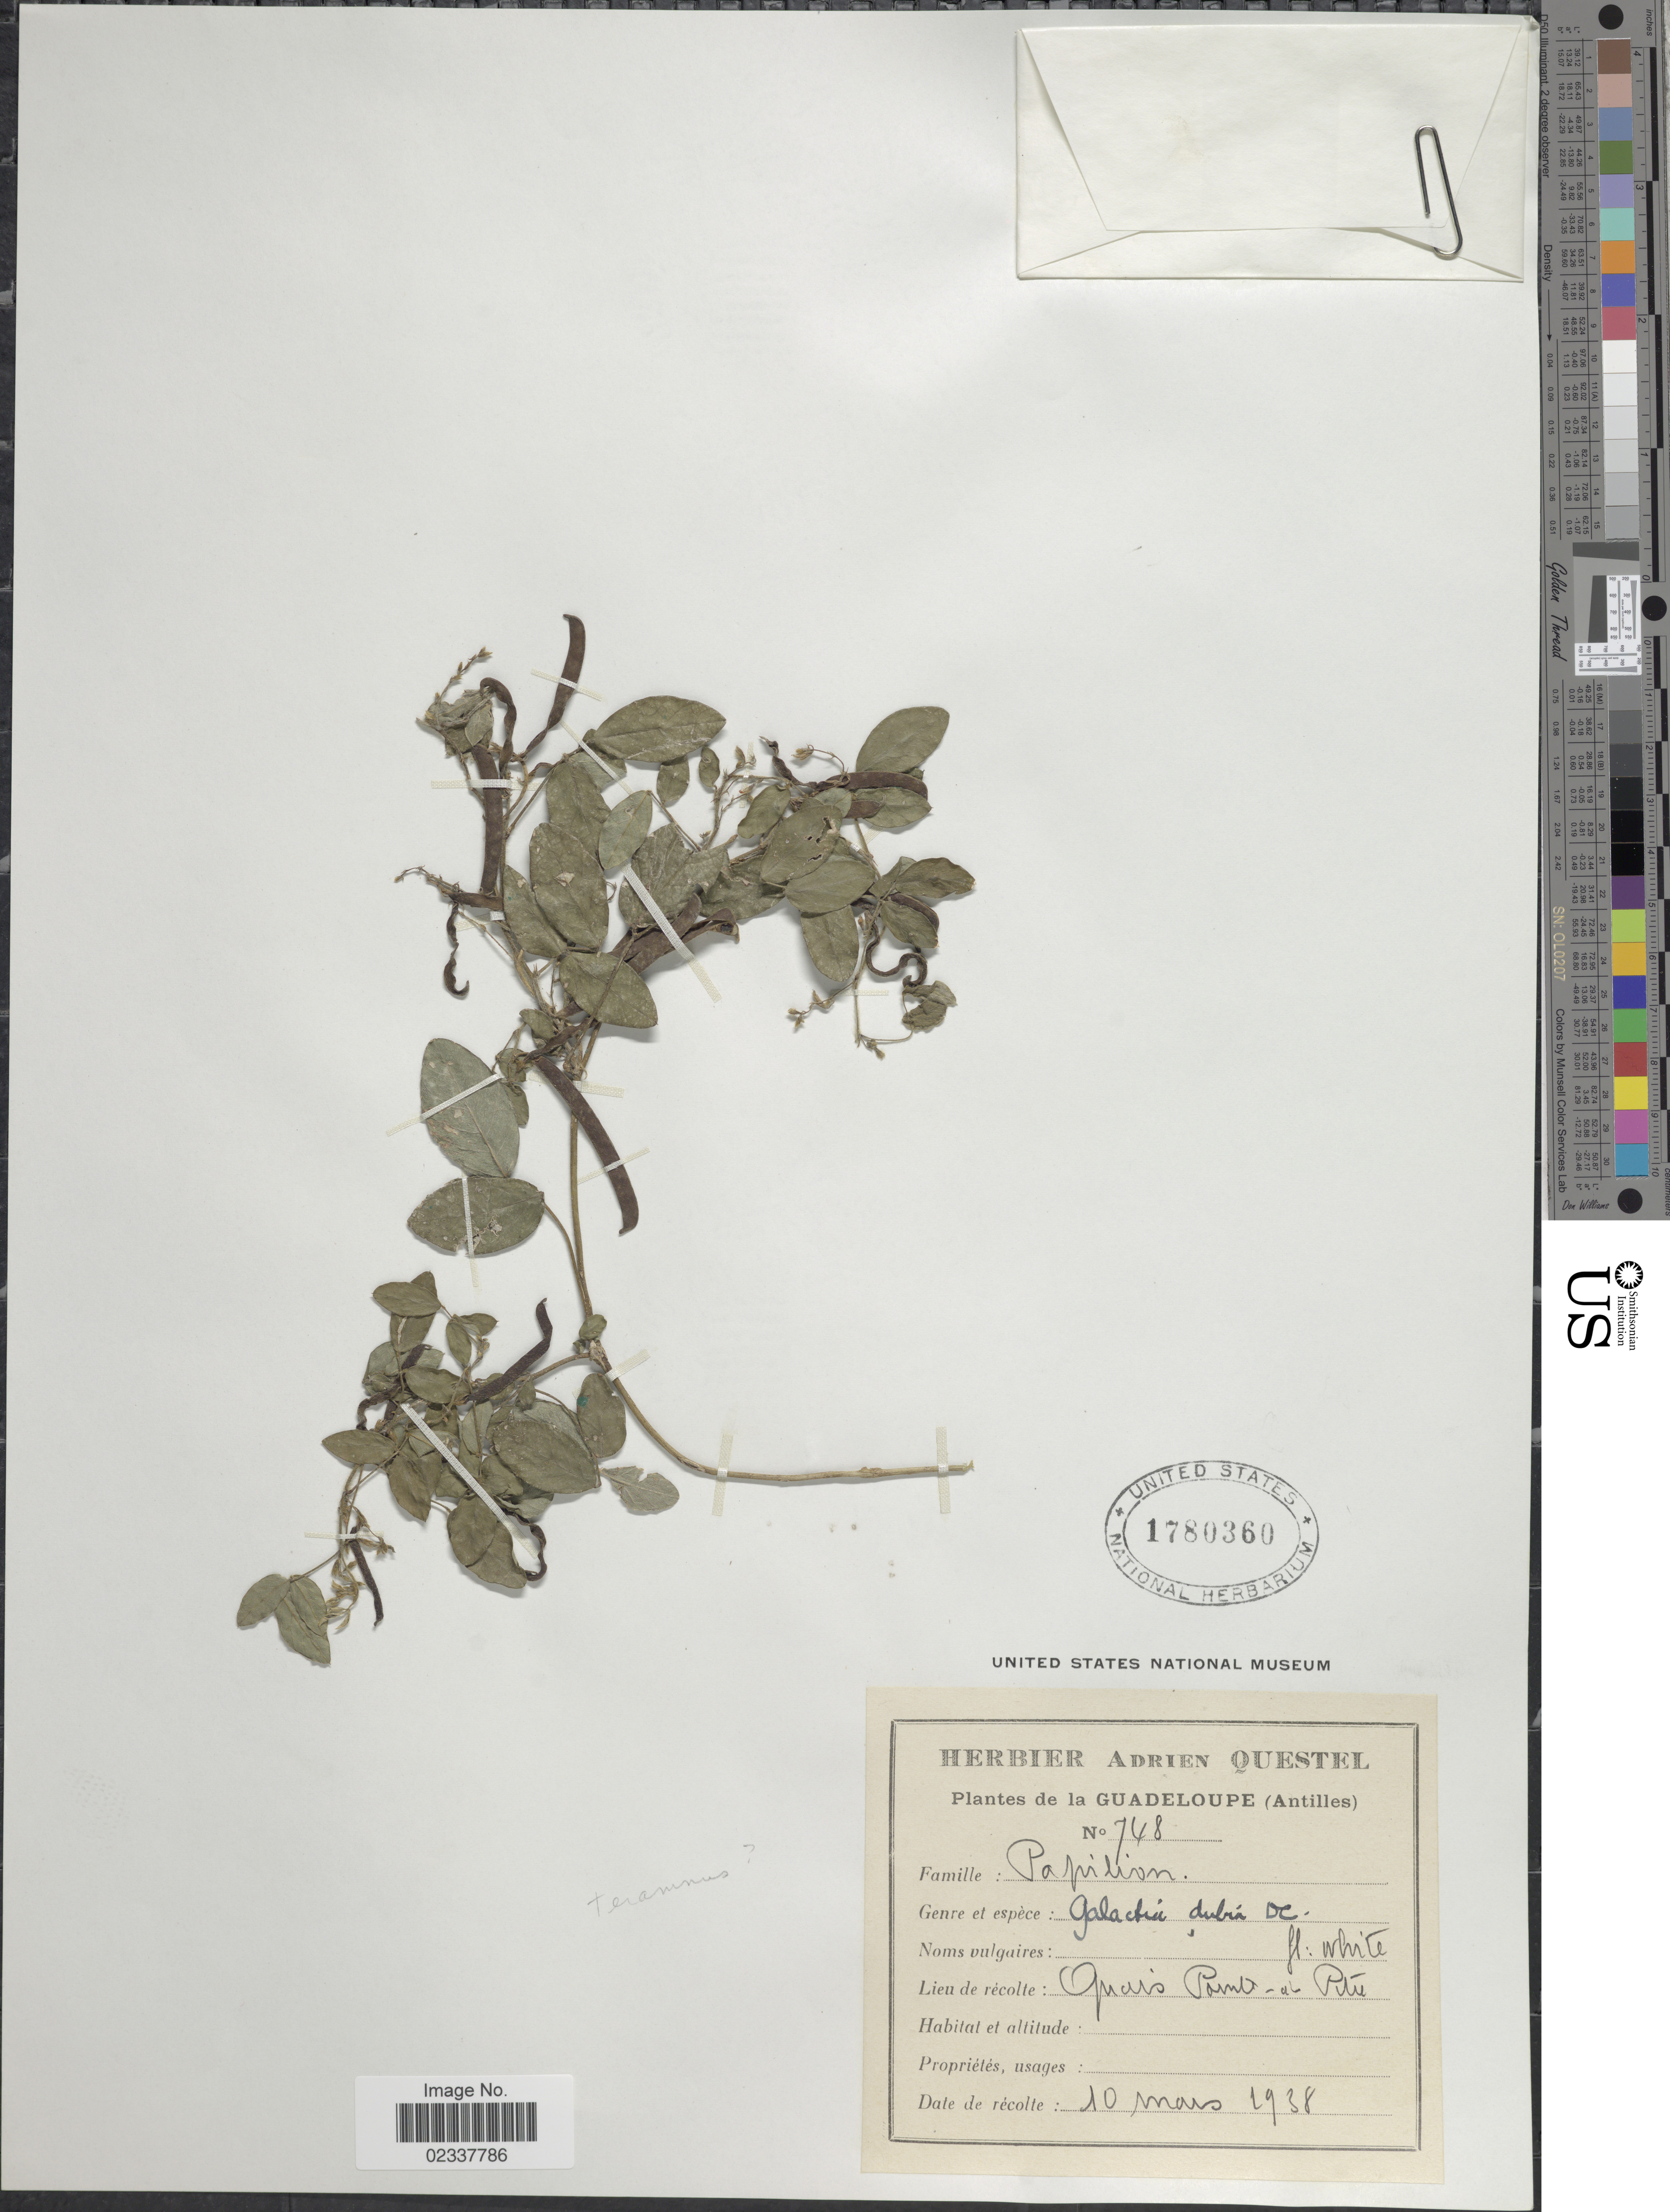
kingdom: Plantae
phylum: Tracheophyta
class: Magnoliopsida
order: Fabales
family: Fabaceae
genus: Teramnus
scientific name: Teramnus labialis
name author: (L. f.) Spreng.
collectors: ex herb. A. Questal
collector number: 748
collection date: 1938-03-10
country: Guadeloupe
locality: Omaro Pointe-a-Pitre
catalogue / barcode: US 1780360